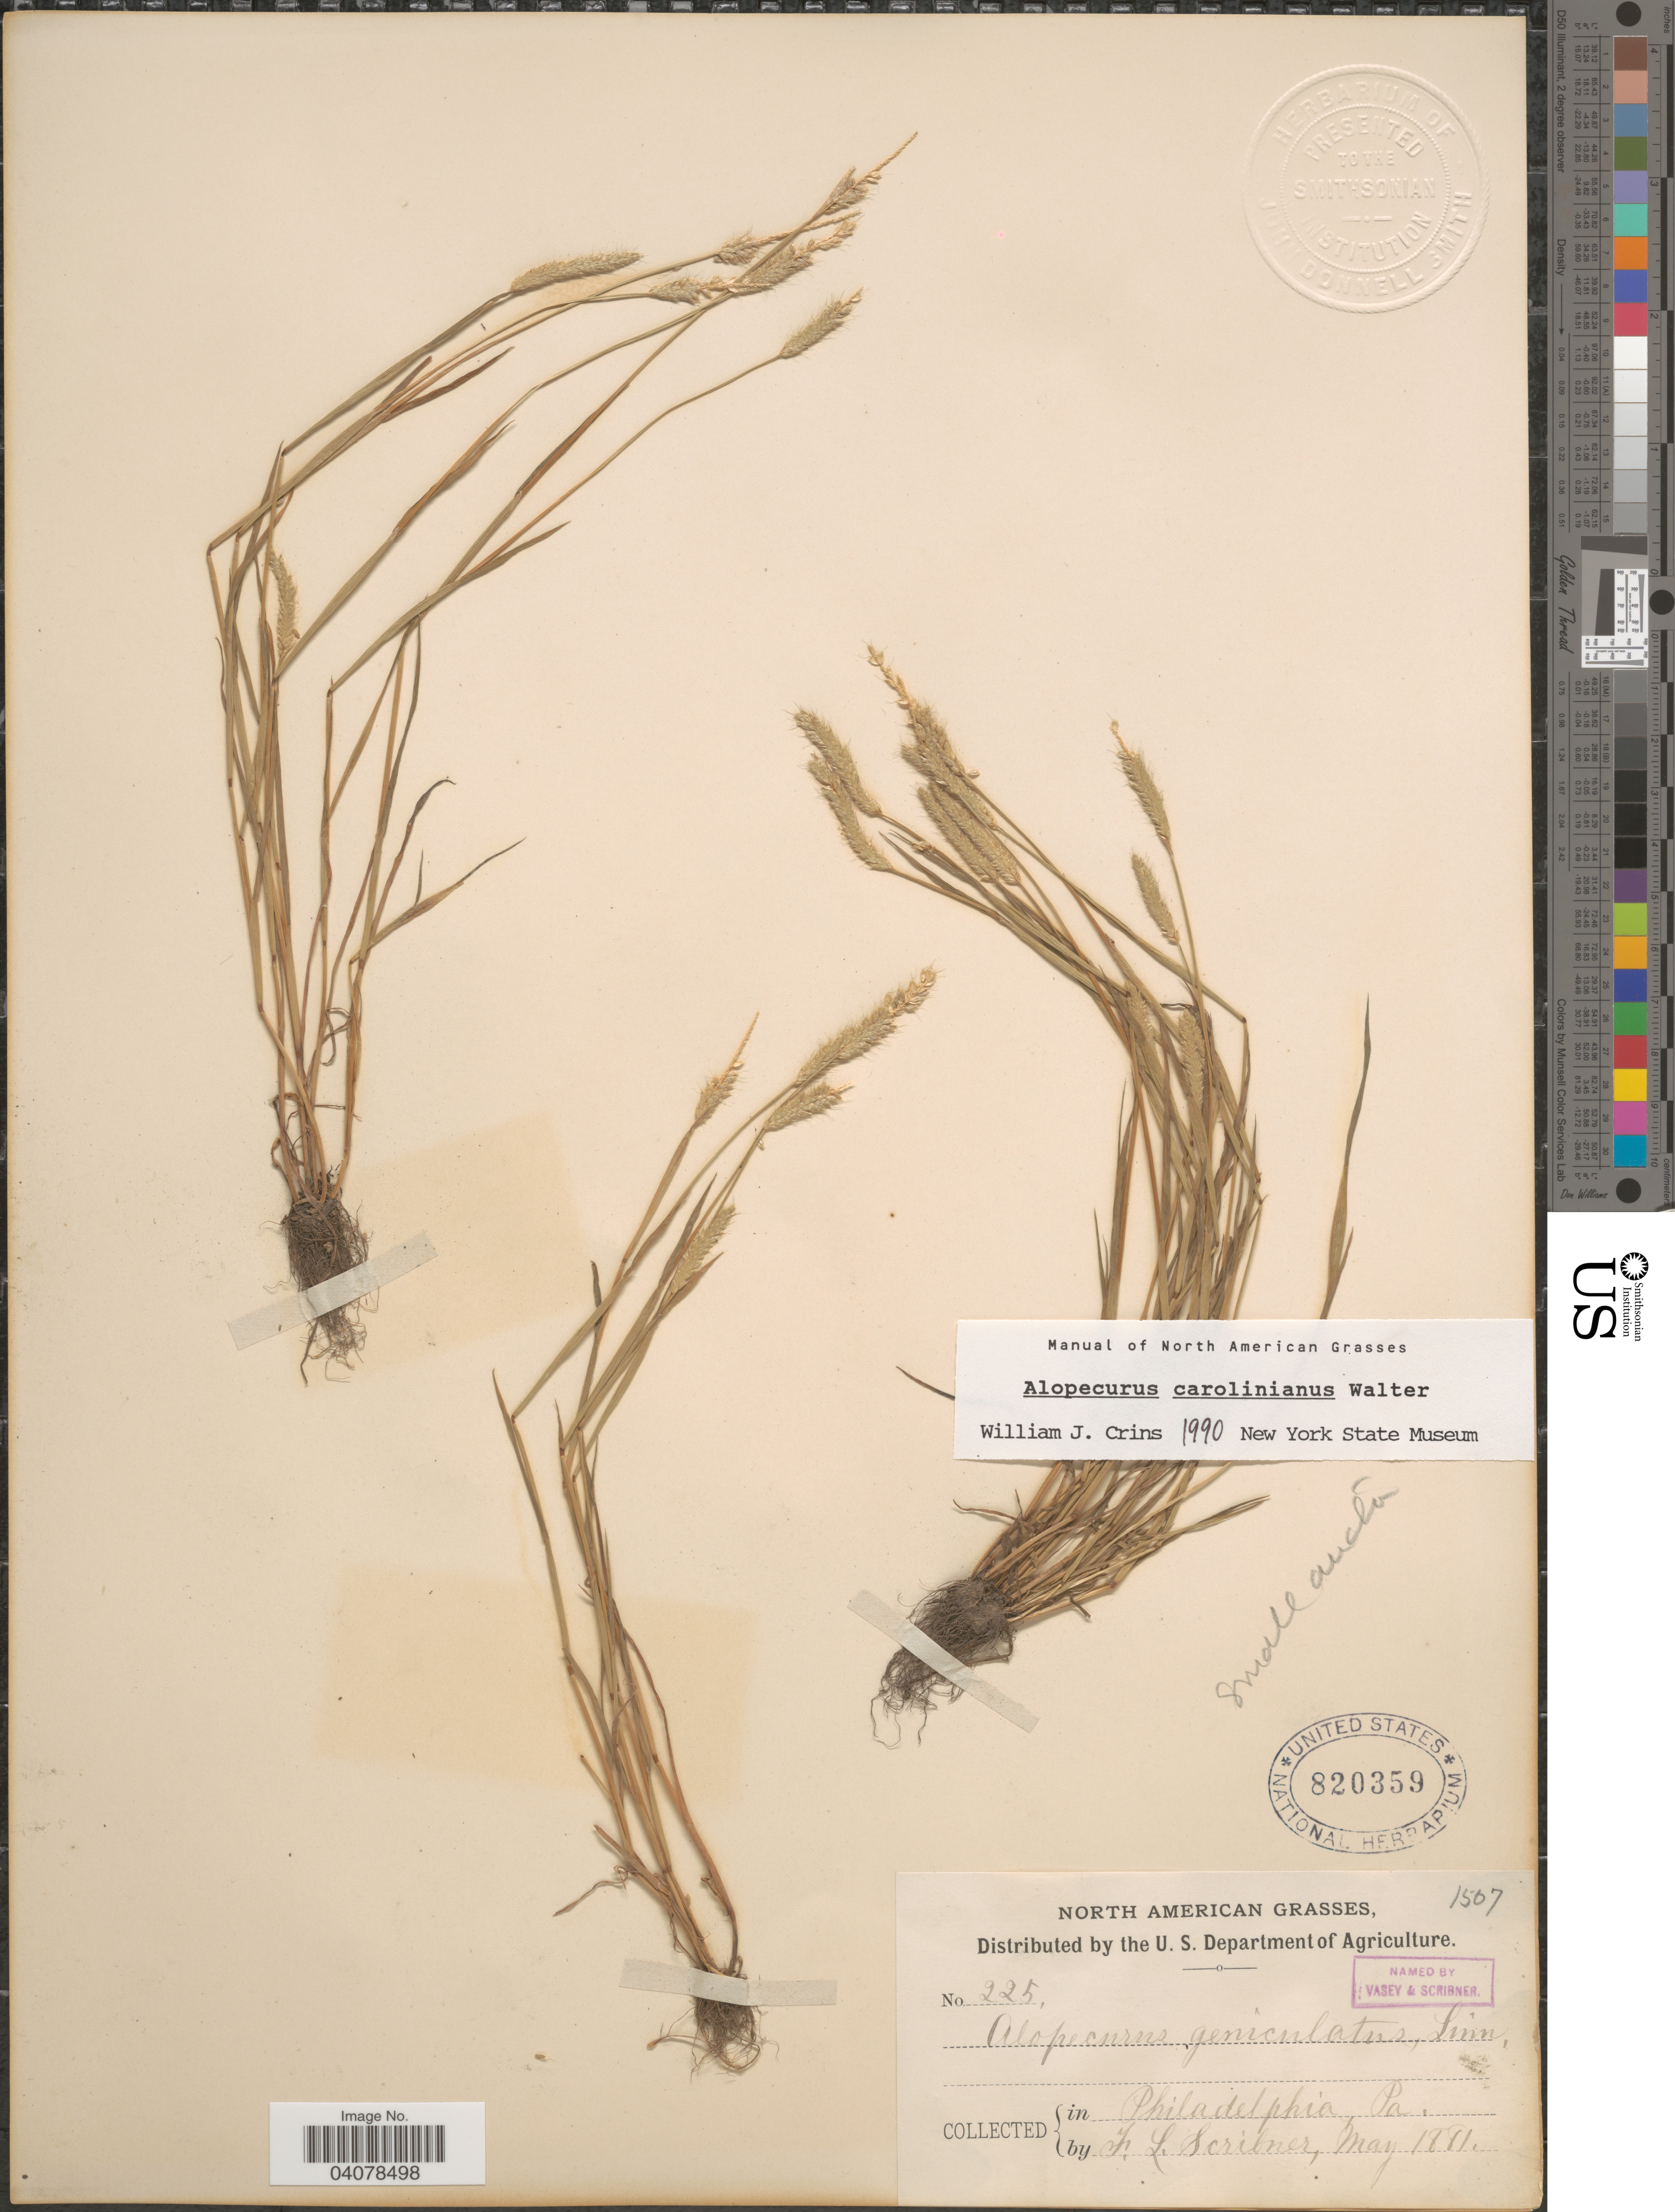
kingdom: Plantae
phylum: Tracheophyta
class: Liliopsida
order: Poales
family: Poaceae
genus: Alopecurus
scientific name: Alopecurus aequalis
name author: Sobol.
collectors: F. L. Scribner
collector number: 225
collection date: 1881-05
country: United States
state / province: Pennsylvania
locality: Philadelphia, Pa.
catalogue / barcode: US 820359